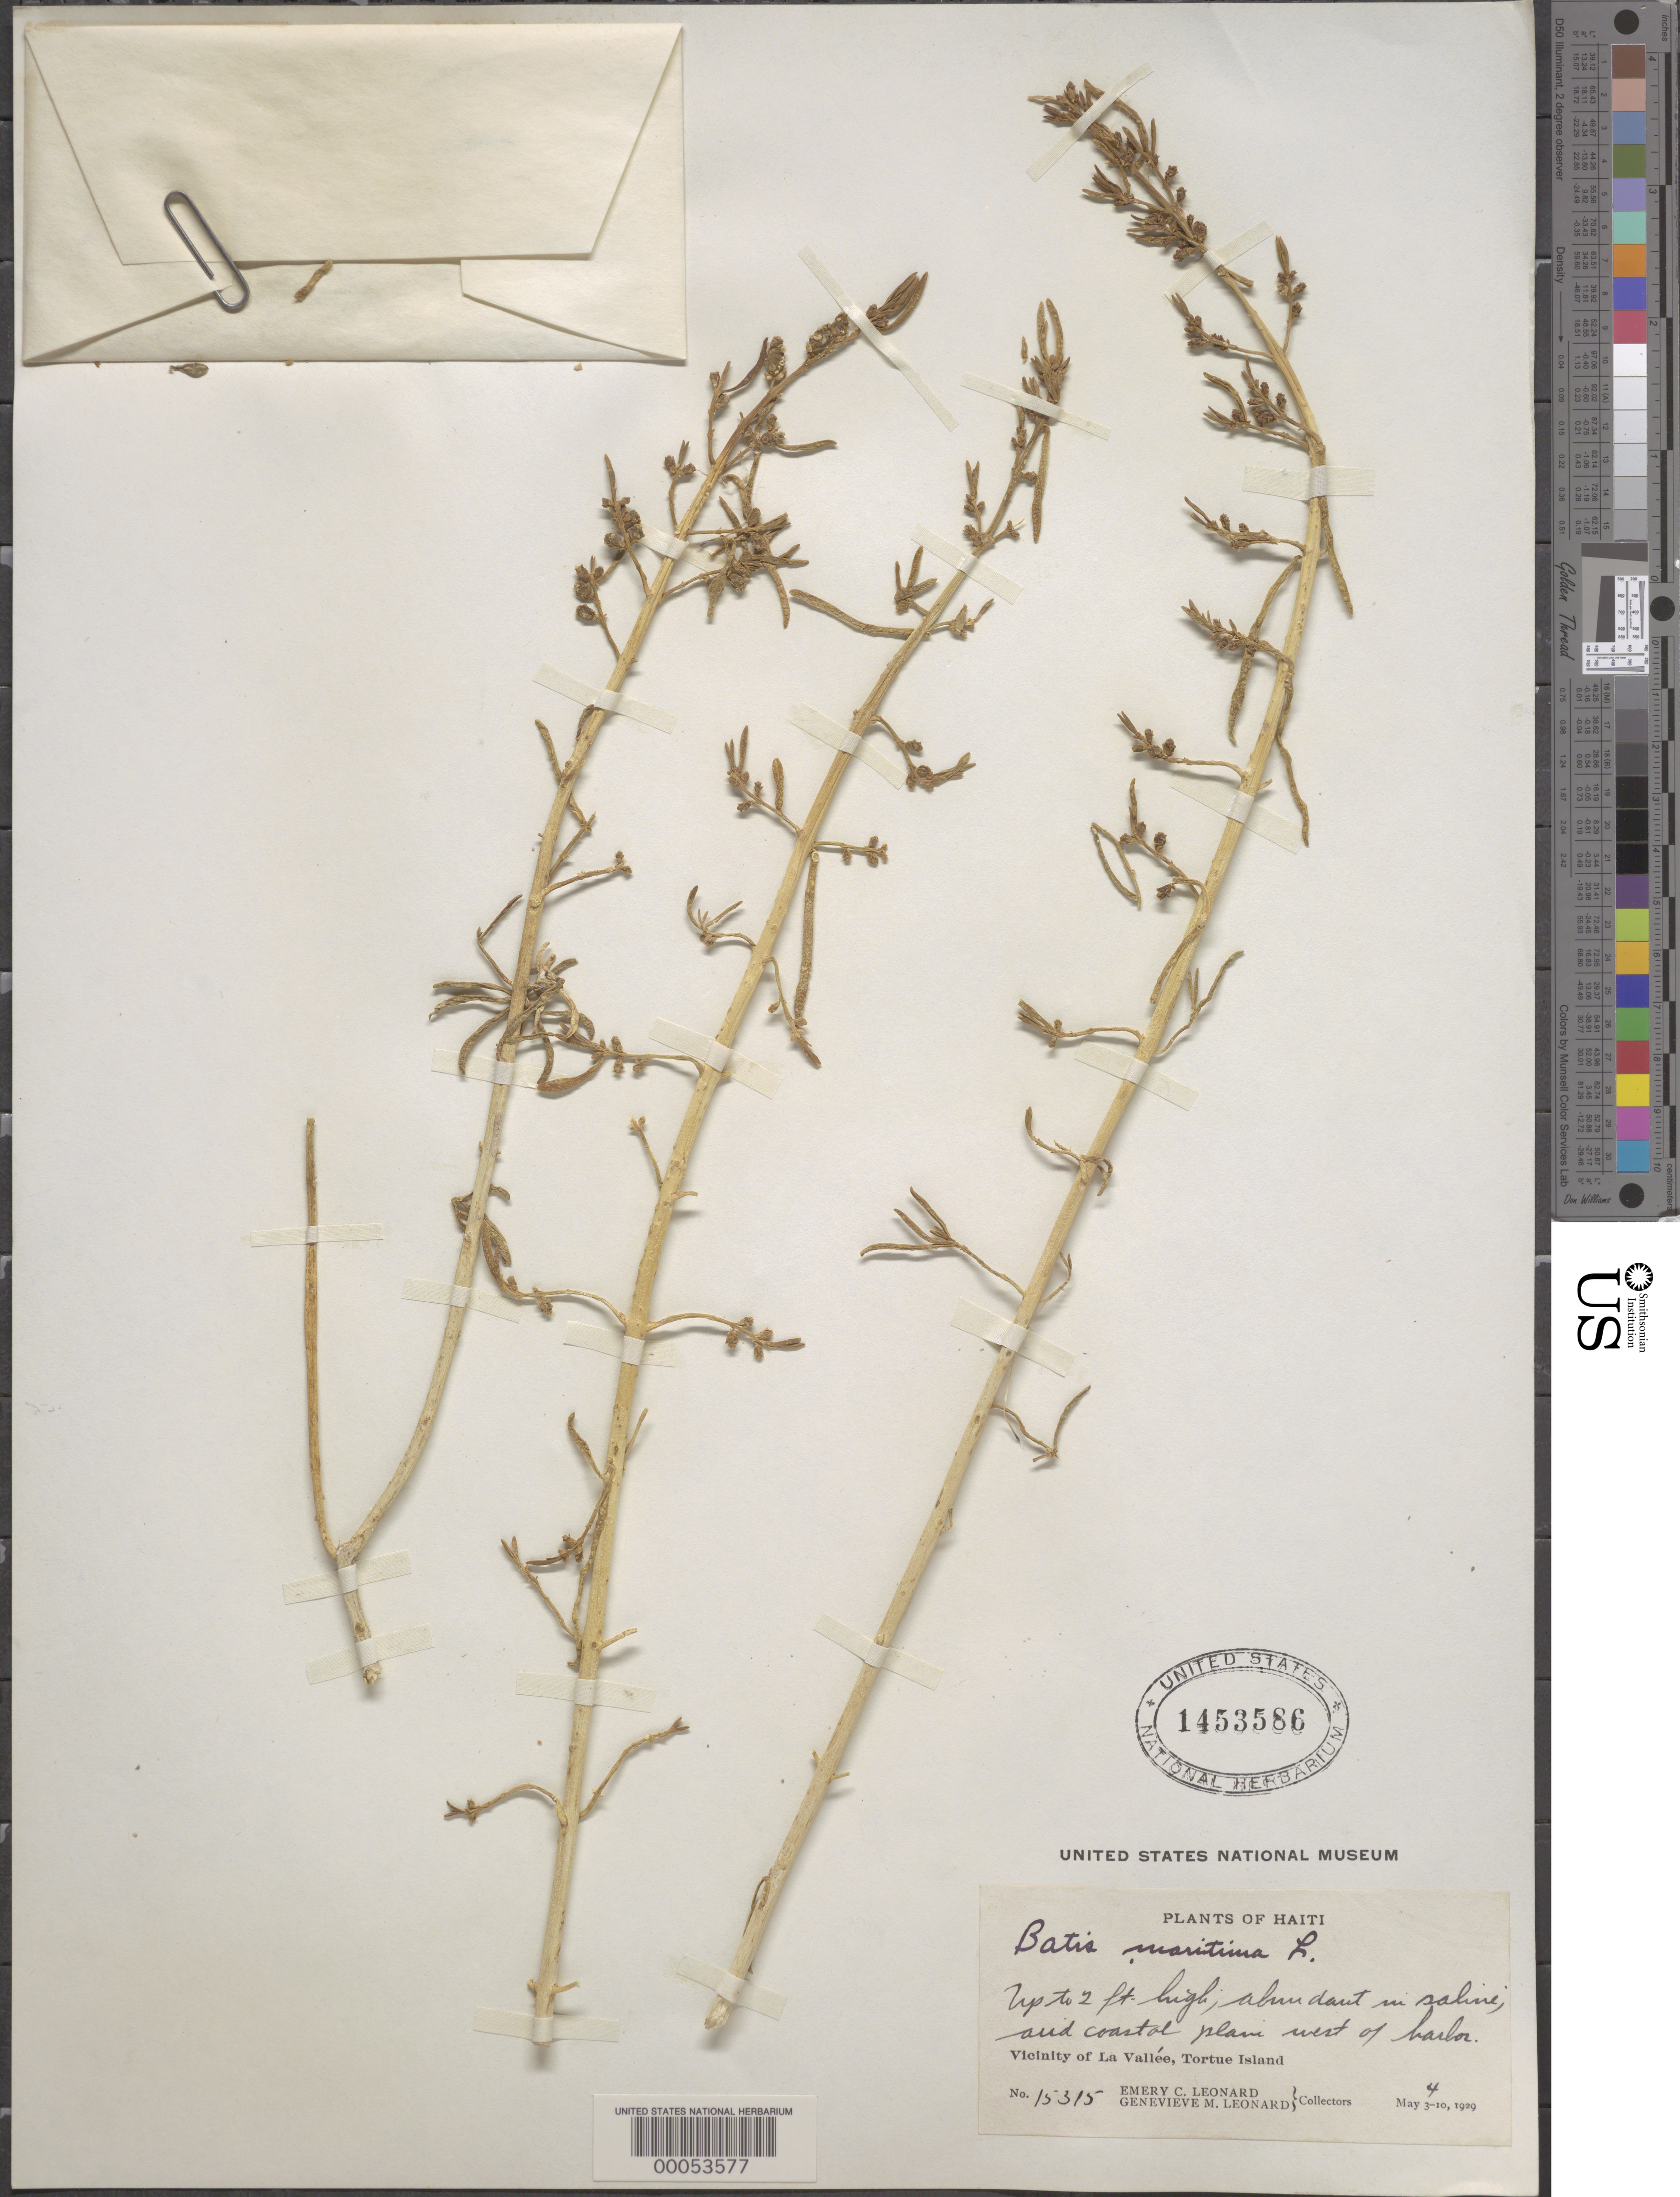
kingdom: Plantae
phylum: Tracheophyta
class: Magnoliopsida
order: Brassicales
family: Bataceae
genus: Batis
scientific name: Batis maritima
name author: L.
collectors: E. C. Leonard & G. M. Leonard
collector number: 15315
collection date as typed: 04 May 1929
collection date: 1929-05-04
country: Haiti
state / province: Nord-Ouest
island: Tortuga Island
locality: La vallee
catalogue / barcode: US 1453586